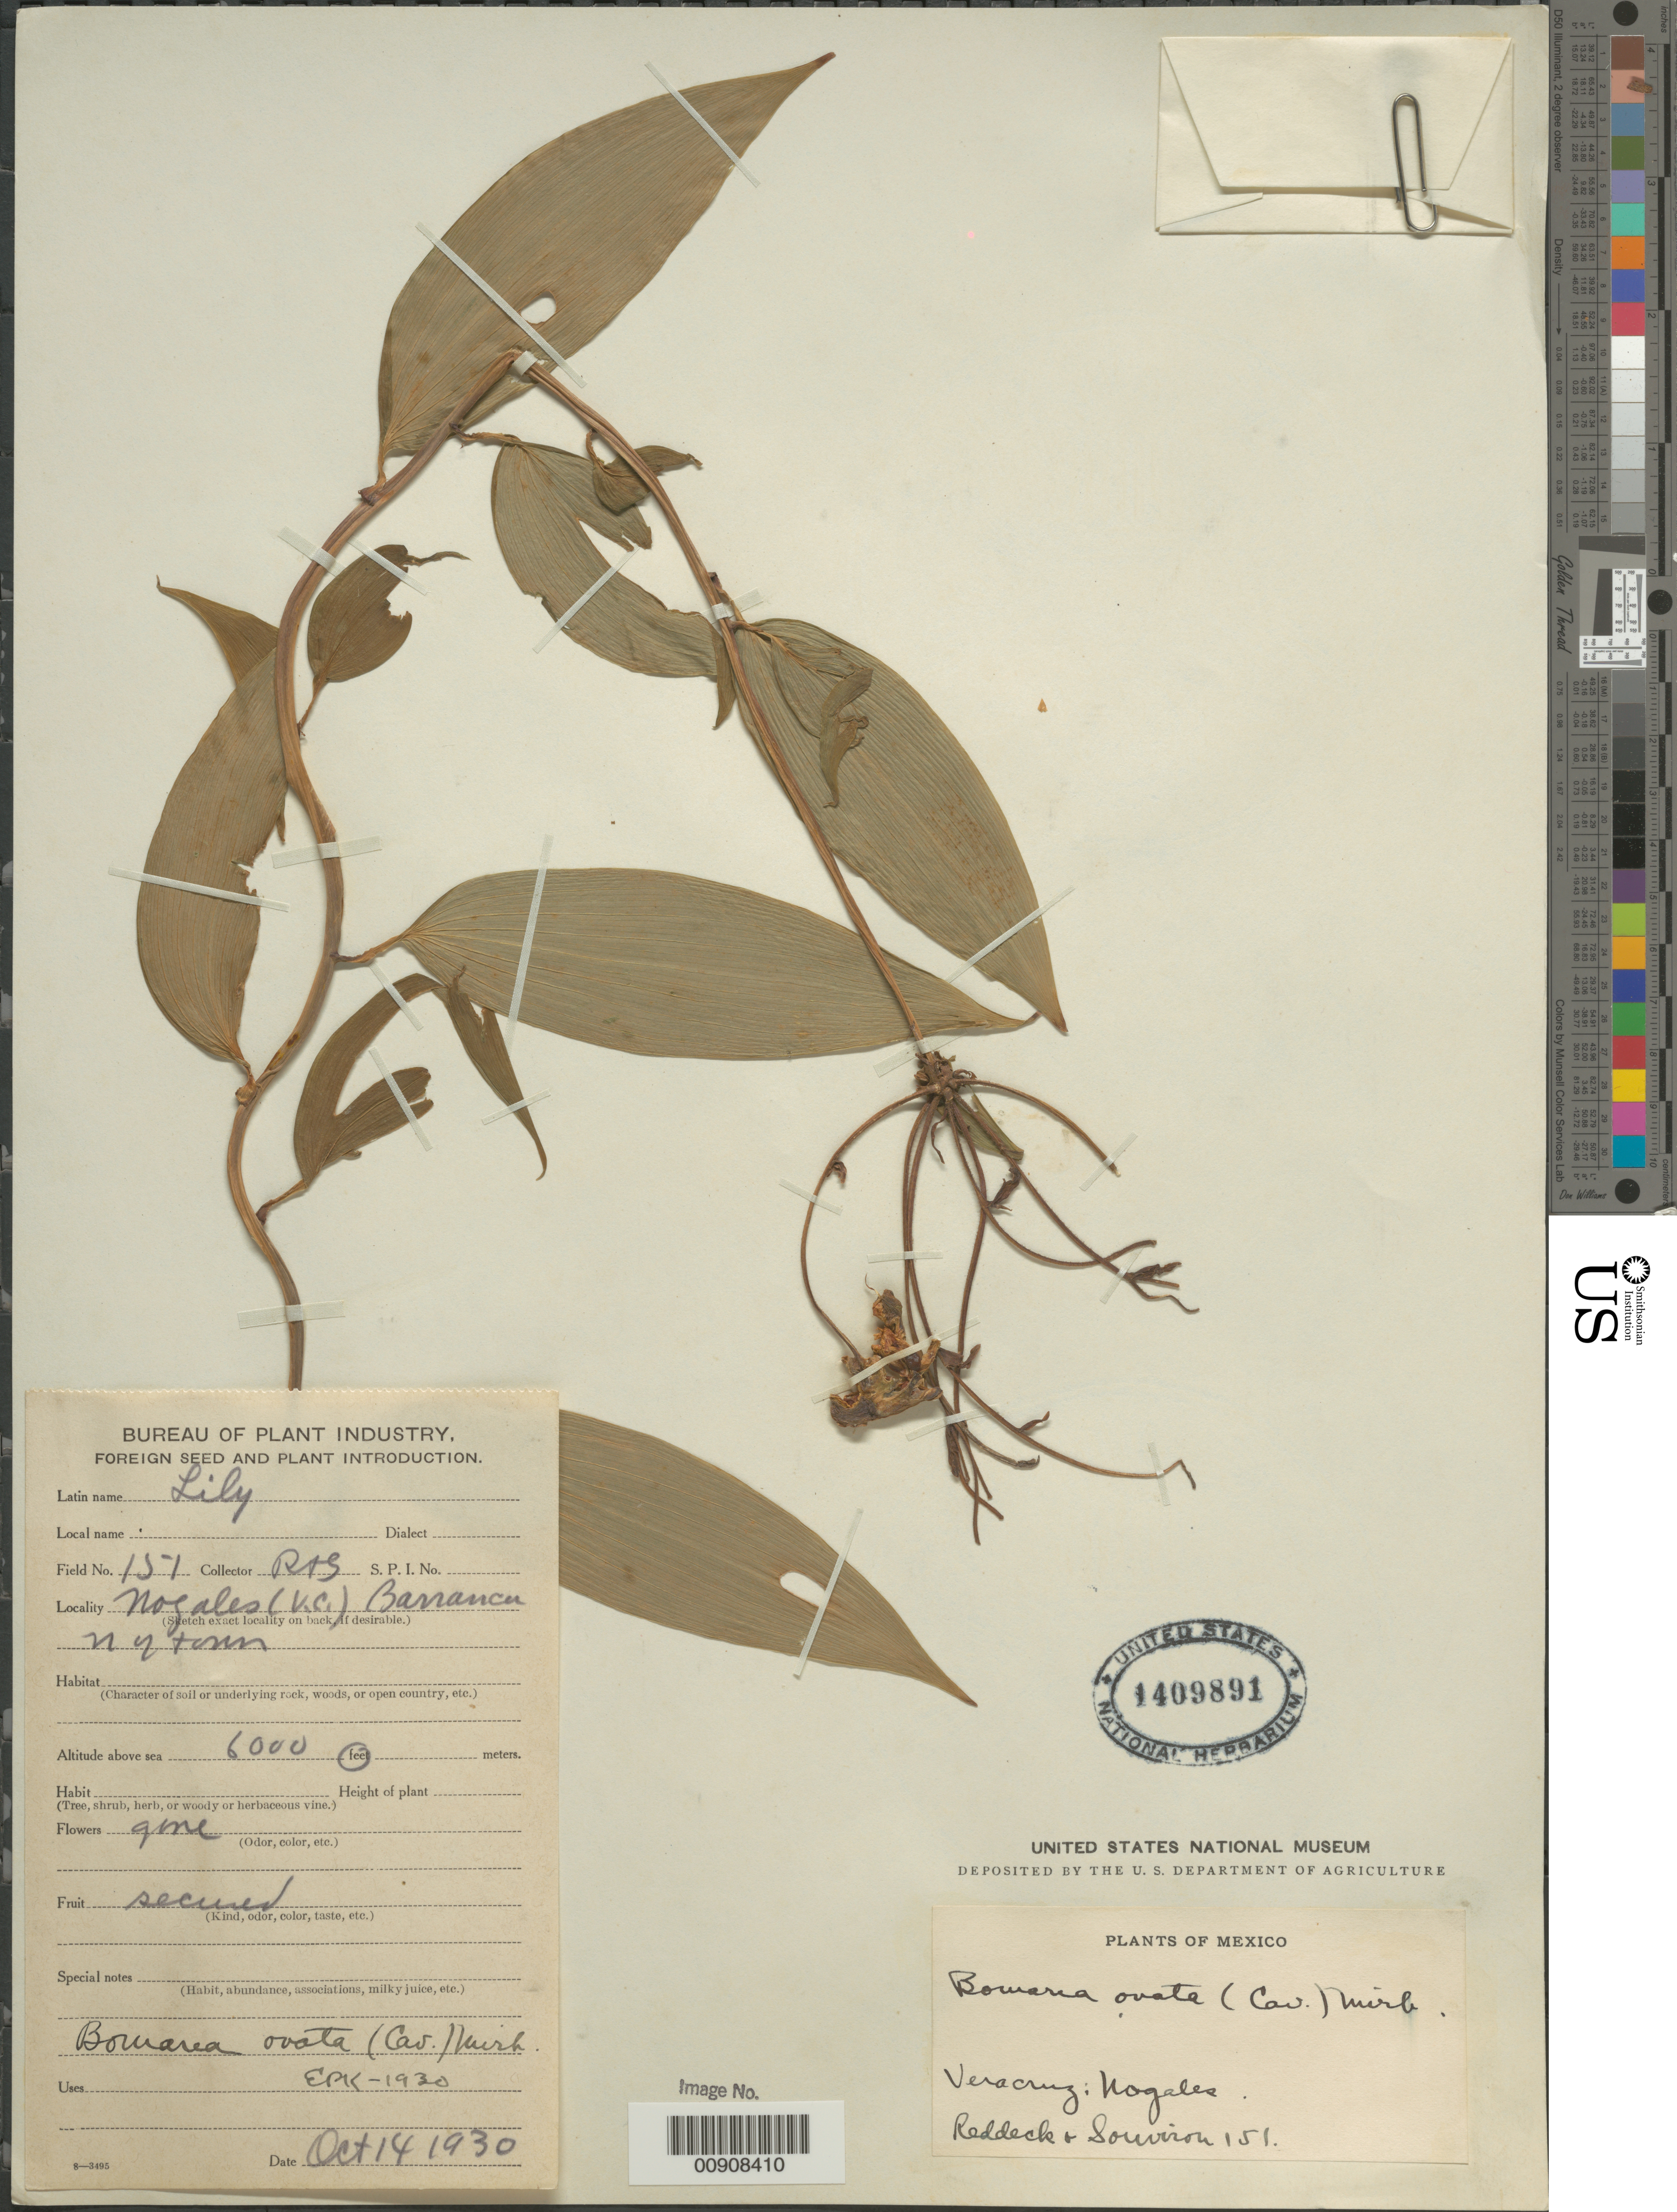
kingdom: Plantae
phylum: Tracheophyta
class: Liliopsida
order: Liliales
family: Alstroemeriaceae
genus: Bomarea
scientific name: Bomarea ovata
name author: (Cav.) Mirb.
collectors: Reddick, D. & Souviron, --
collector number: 151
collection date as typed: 14 Oct 1930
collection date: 1930-10-14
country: Mexico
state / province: Veracruz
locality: Veracruz: Nogales (V.C.) Barranca N of town.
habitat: Barranca.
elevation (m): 1829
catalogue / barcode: US 1409891